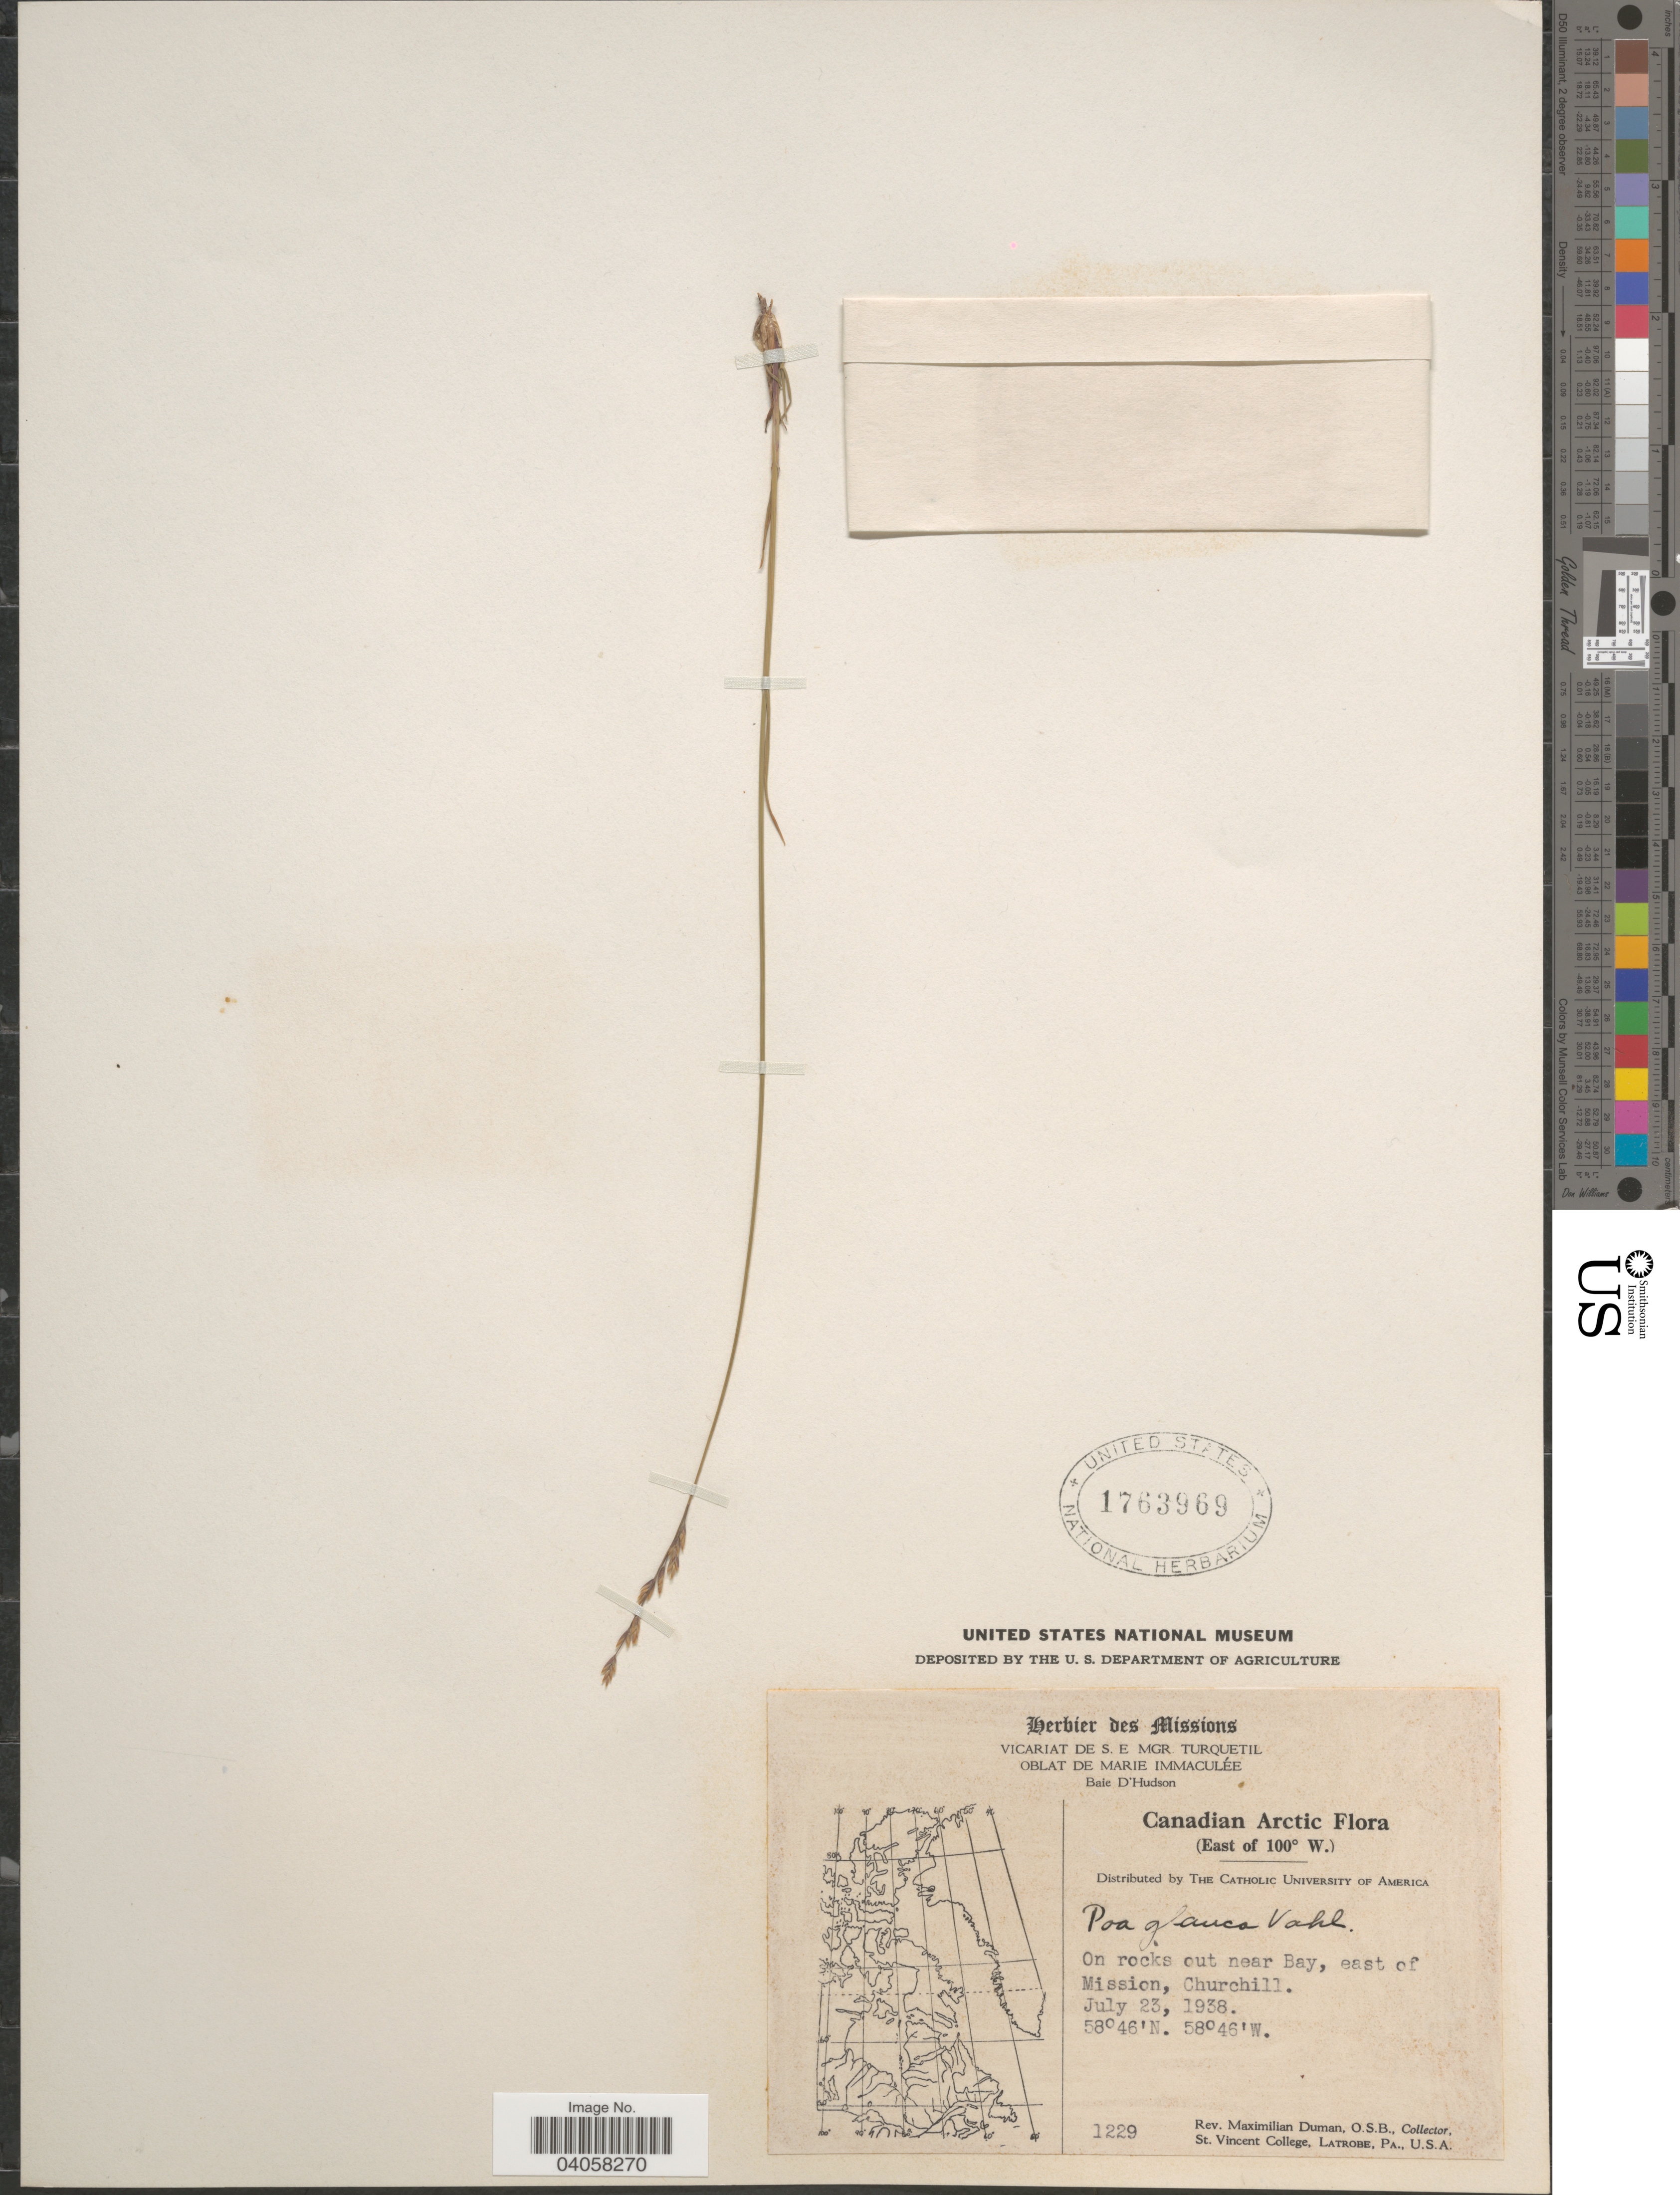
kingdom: Plantae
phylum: Tracheophyta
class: Liliopsida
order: Poales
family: Poaceae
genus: Poa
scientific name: Poa glauca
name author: Vahl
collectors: M. Duman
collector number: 1229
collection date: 1938-07-23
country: Canada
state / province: Manitoba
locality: Canadian Arctic (East of 100° W.) On rocks out near Bay, east of Mission, Churchill.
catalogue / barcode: US 1763969